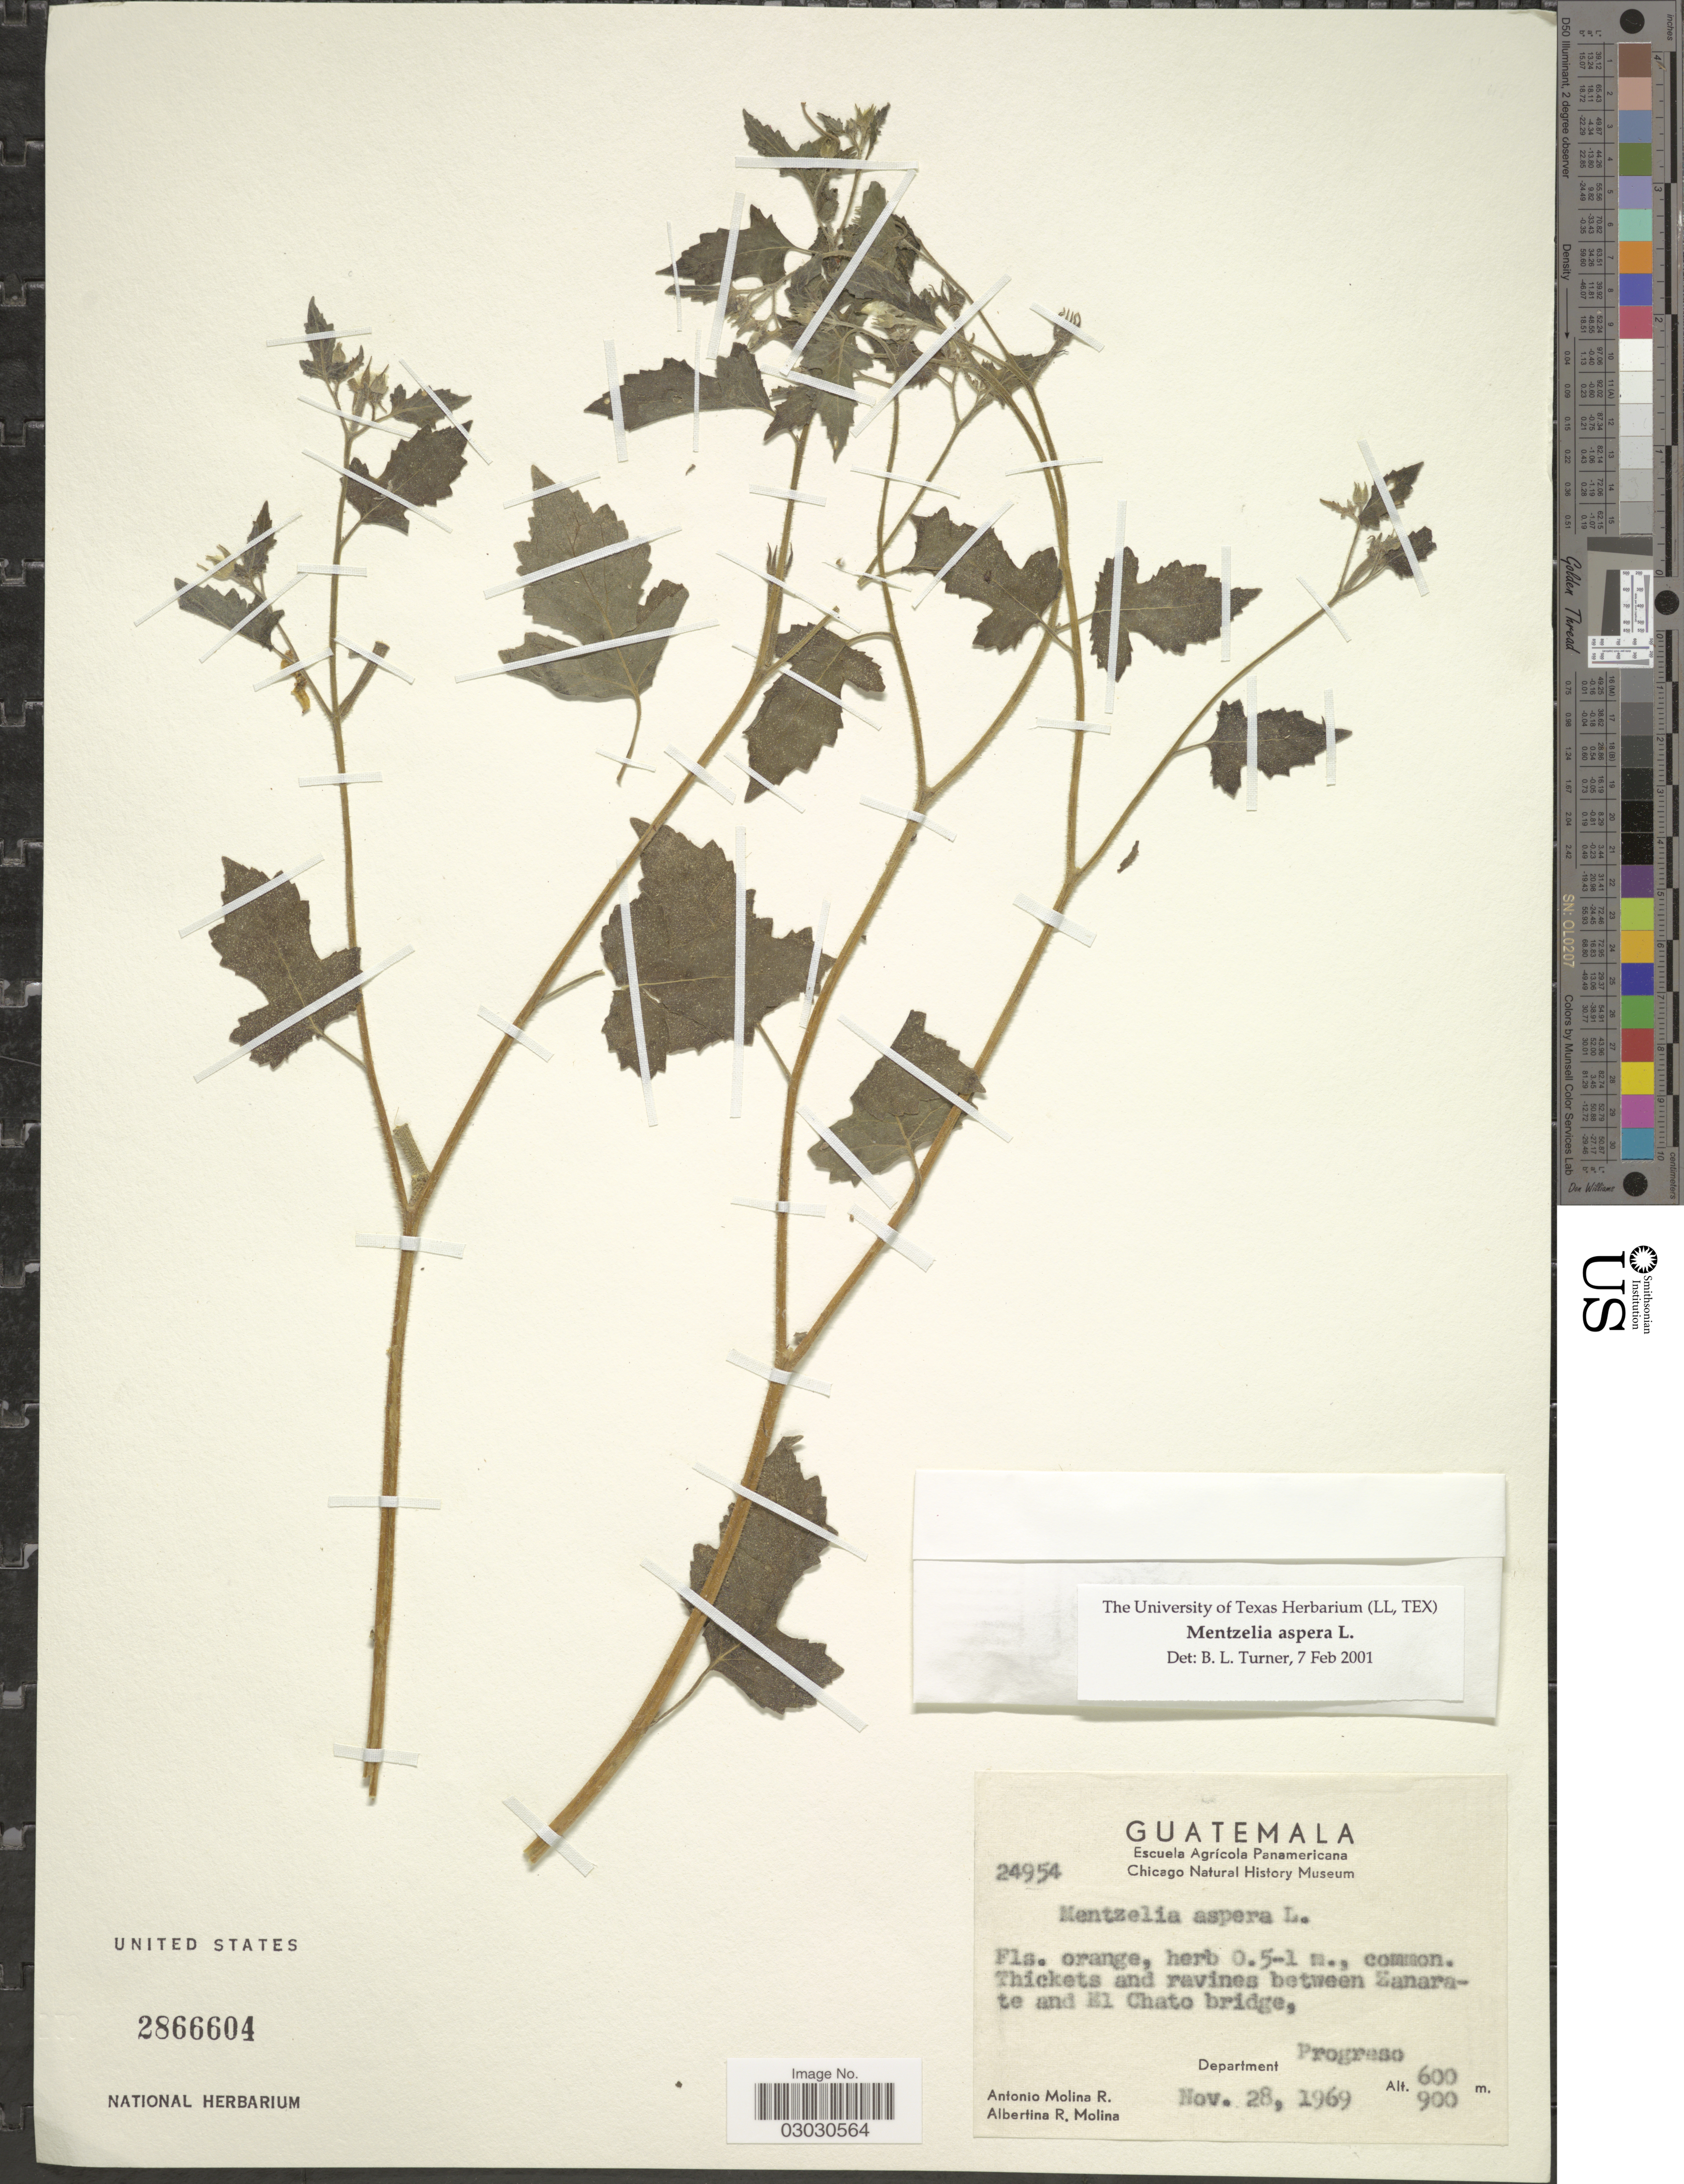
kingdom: Plantae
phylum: Tracheophyta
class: Magnoliopsida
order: Cornales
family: Loasaceae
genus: Mentzelia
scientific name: Mentzelia aspera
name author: L.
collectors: A. Molina R. & A. R. Molina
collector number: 24954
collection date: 1969-11-28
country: Guatemala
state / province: El Progreso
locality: Thickets and ravines between Zanarate and El Chato bridge, Department Progreso.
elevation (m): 600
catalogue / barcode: US 2866604